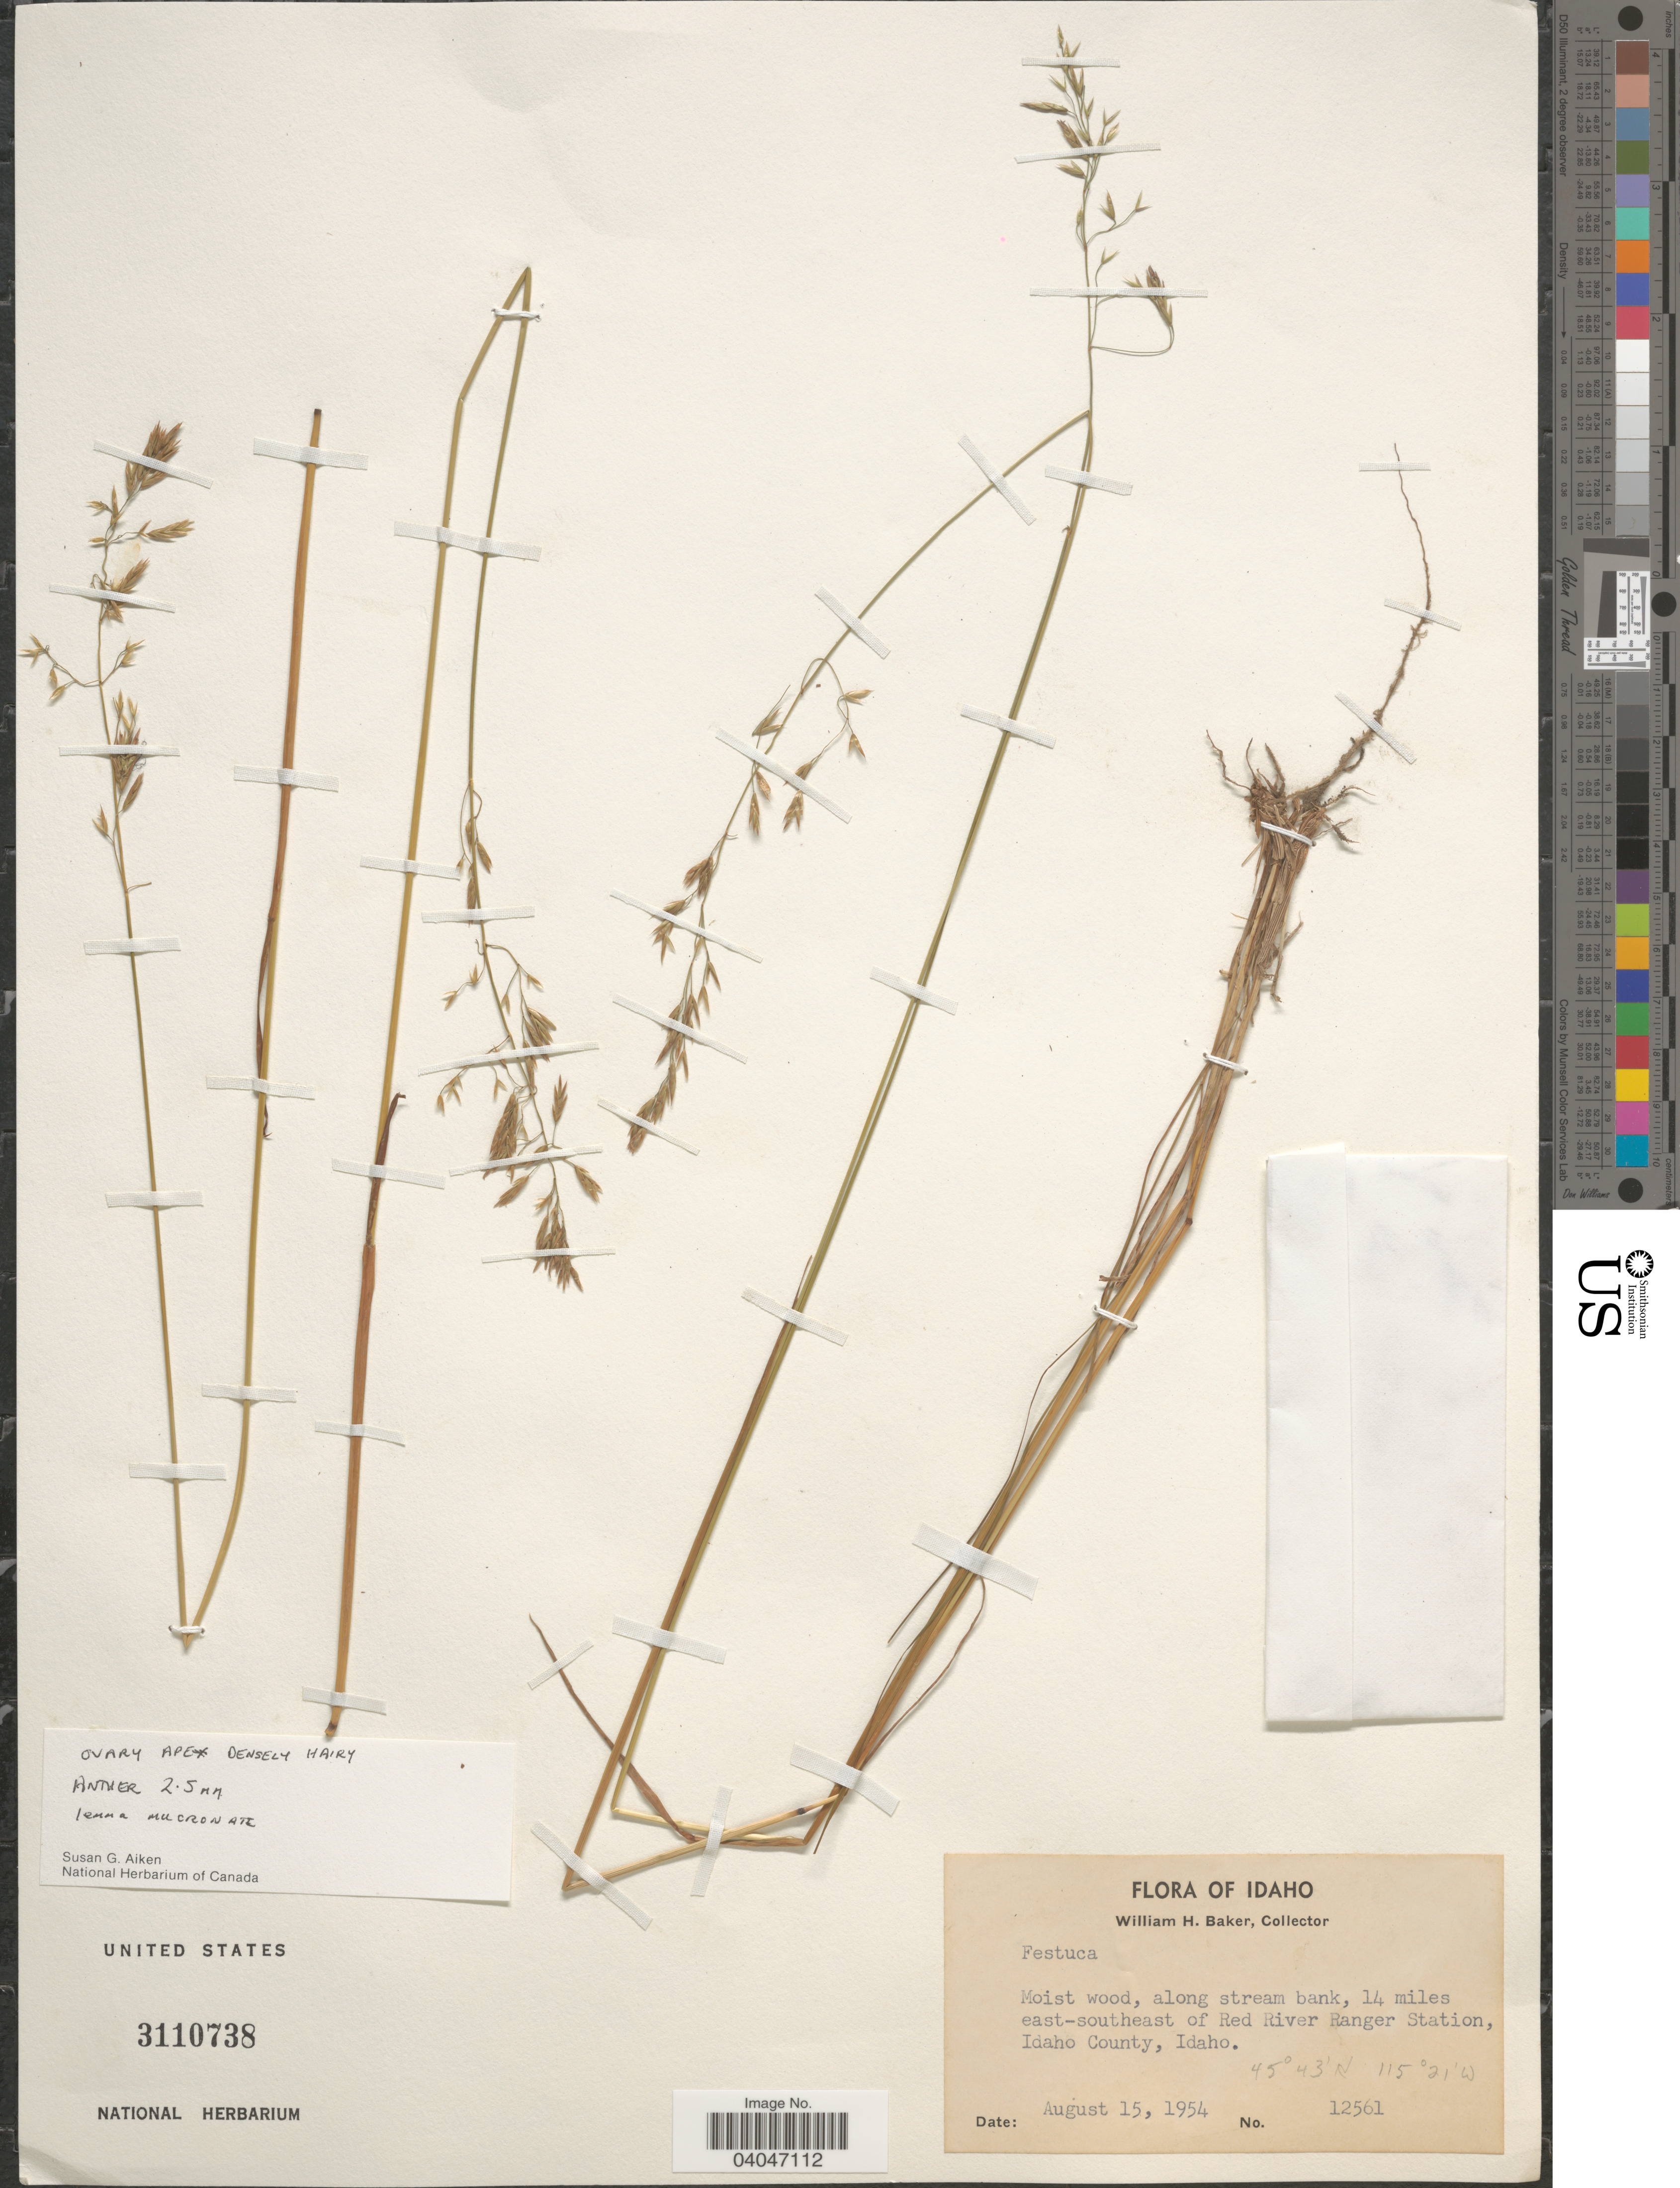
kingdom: Plantae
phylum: Tracheophyta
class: Liliopsida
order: Poales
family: Poaceae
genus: Festuca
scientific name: Festuca sp.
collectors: W. H. Baker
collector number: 12561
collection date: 1954-08-15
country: United States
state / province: Idaho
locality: Moist wood, along stream bank, 14 miles east-southeast of Red River Ranger Station, Idaho County.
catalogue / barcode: US 3110738